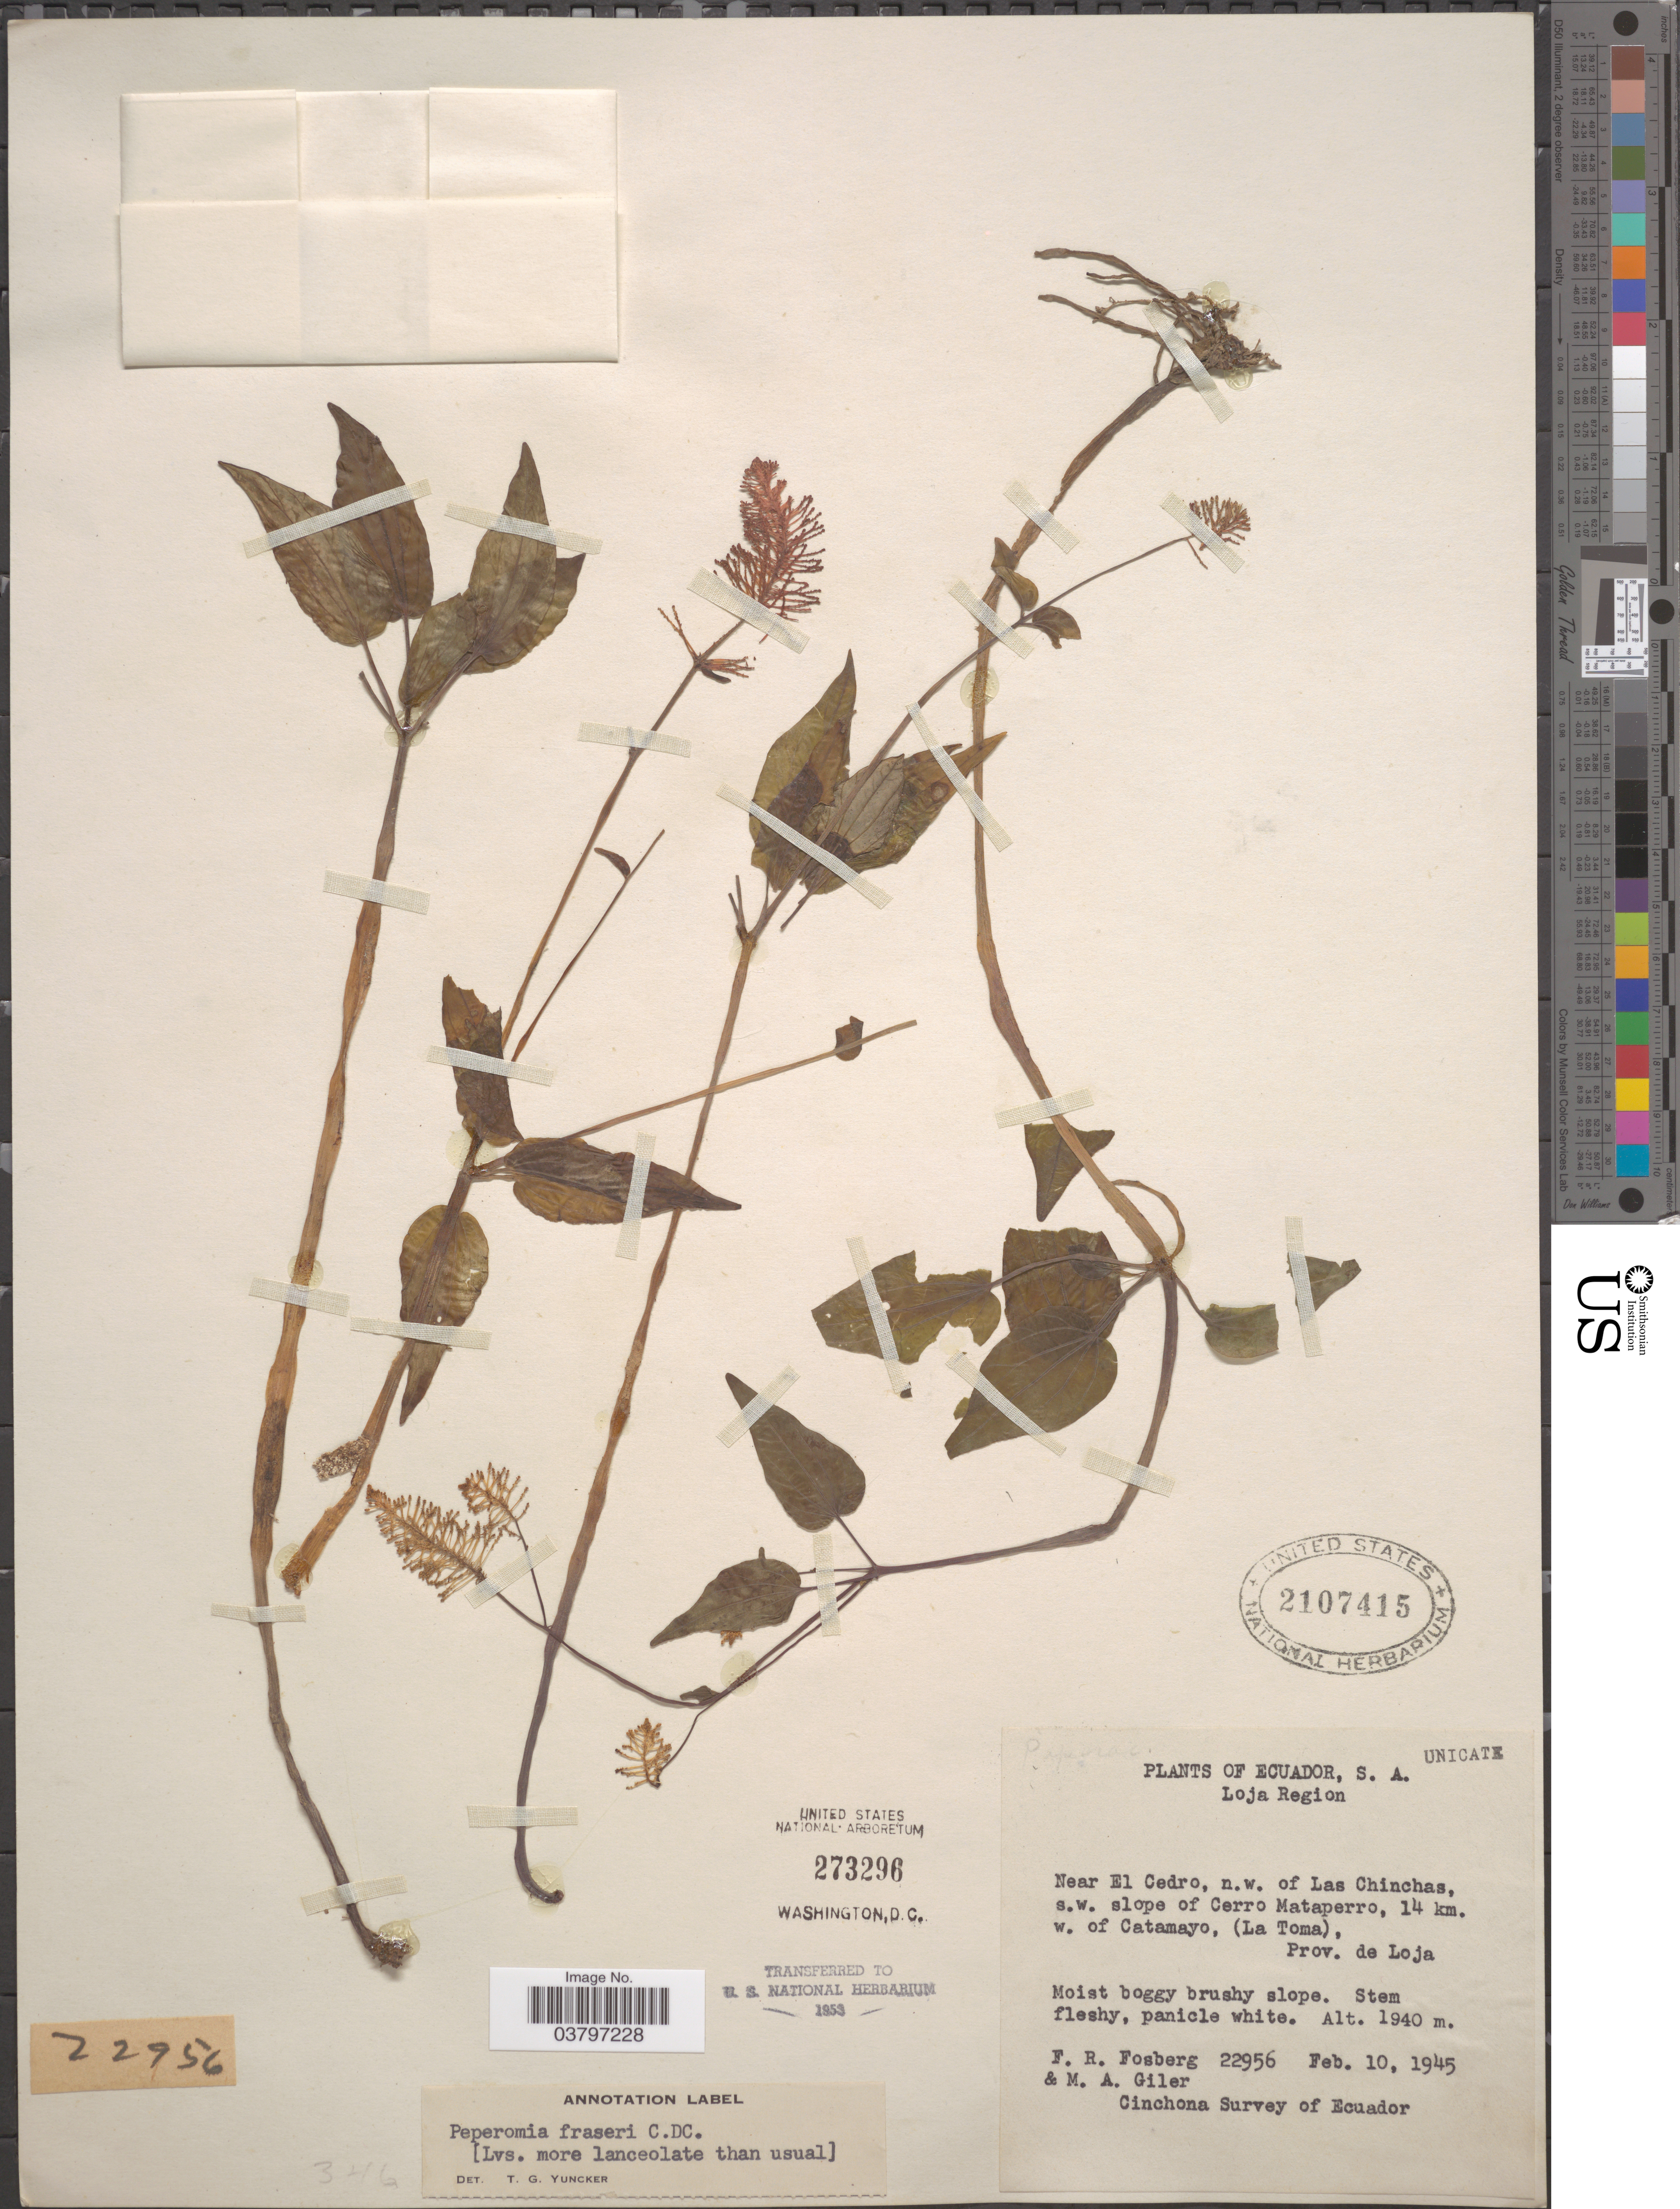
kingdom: Plantae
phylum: Tracheophyta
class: Magnoliopsida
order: Piperales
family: Piperaceae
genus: Peperomia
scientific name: Peperomia fraseri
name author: C. DC.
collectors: F. R. Fosberg & M. Giler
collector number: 22956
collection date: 1945-02-10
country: Ecuador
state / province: Loja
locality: Loja Region. Near El Cedro, n.w. of Las Chinchas, s.w. slope of Cerro Mataperro, 14 km. w. of Catamayo, (La Toma).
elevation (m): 1940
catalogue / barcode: US 2107415